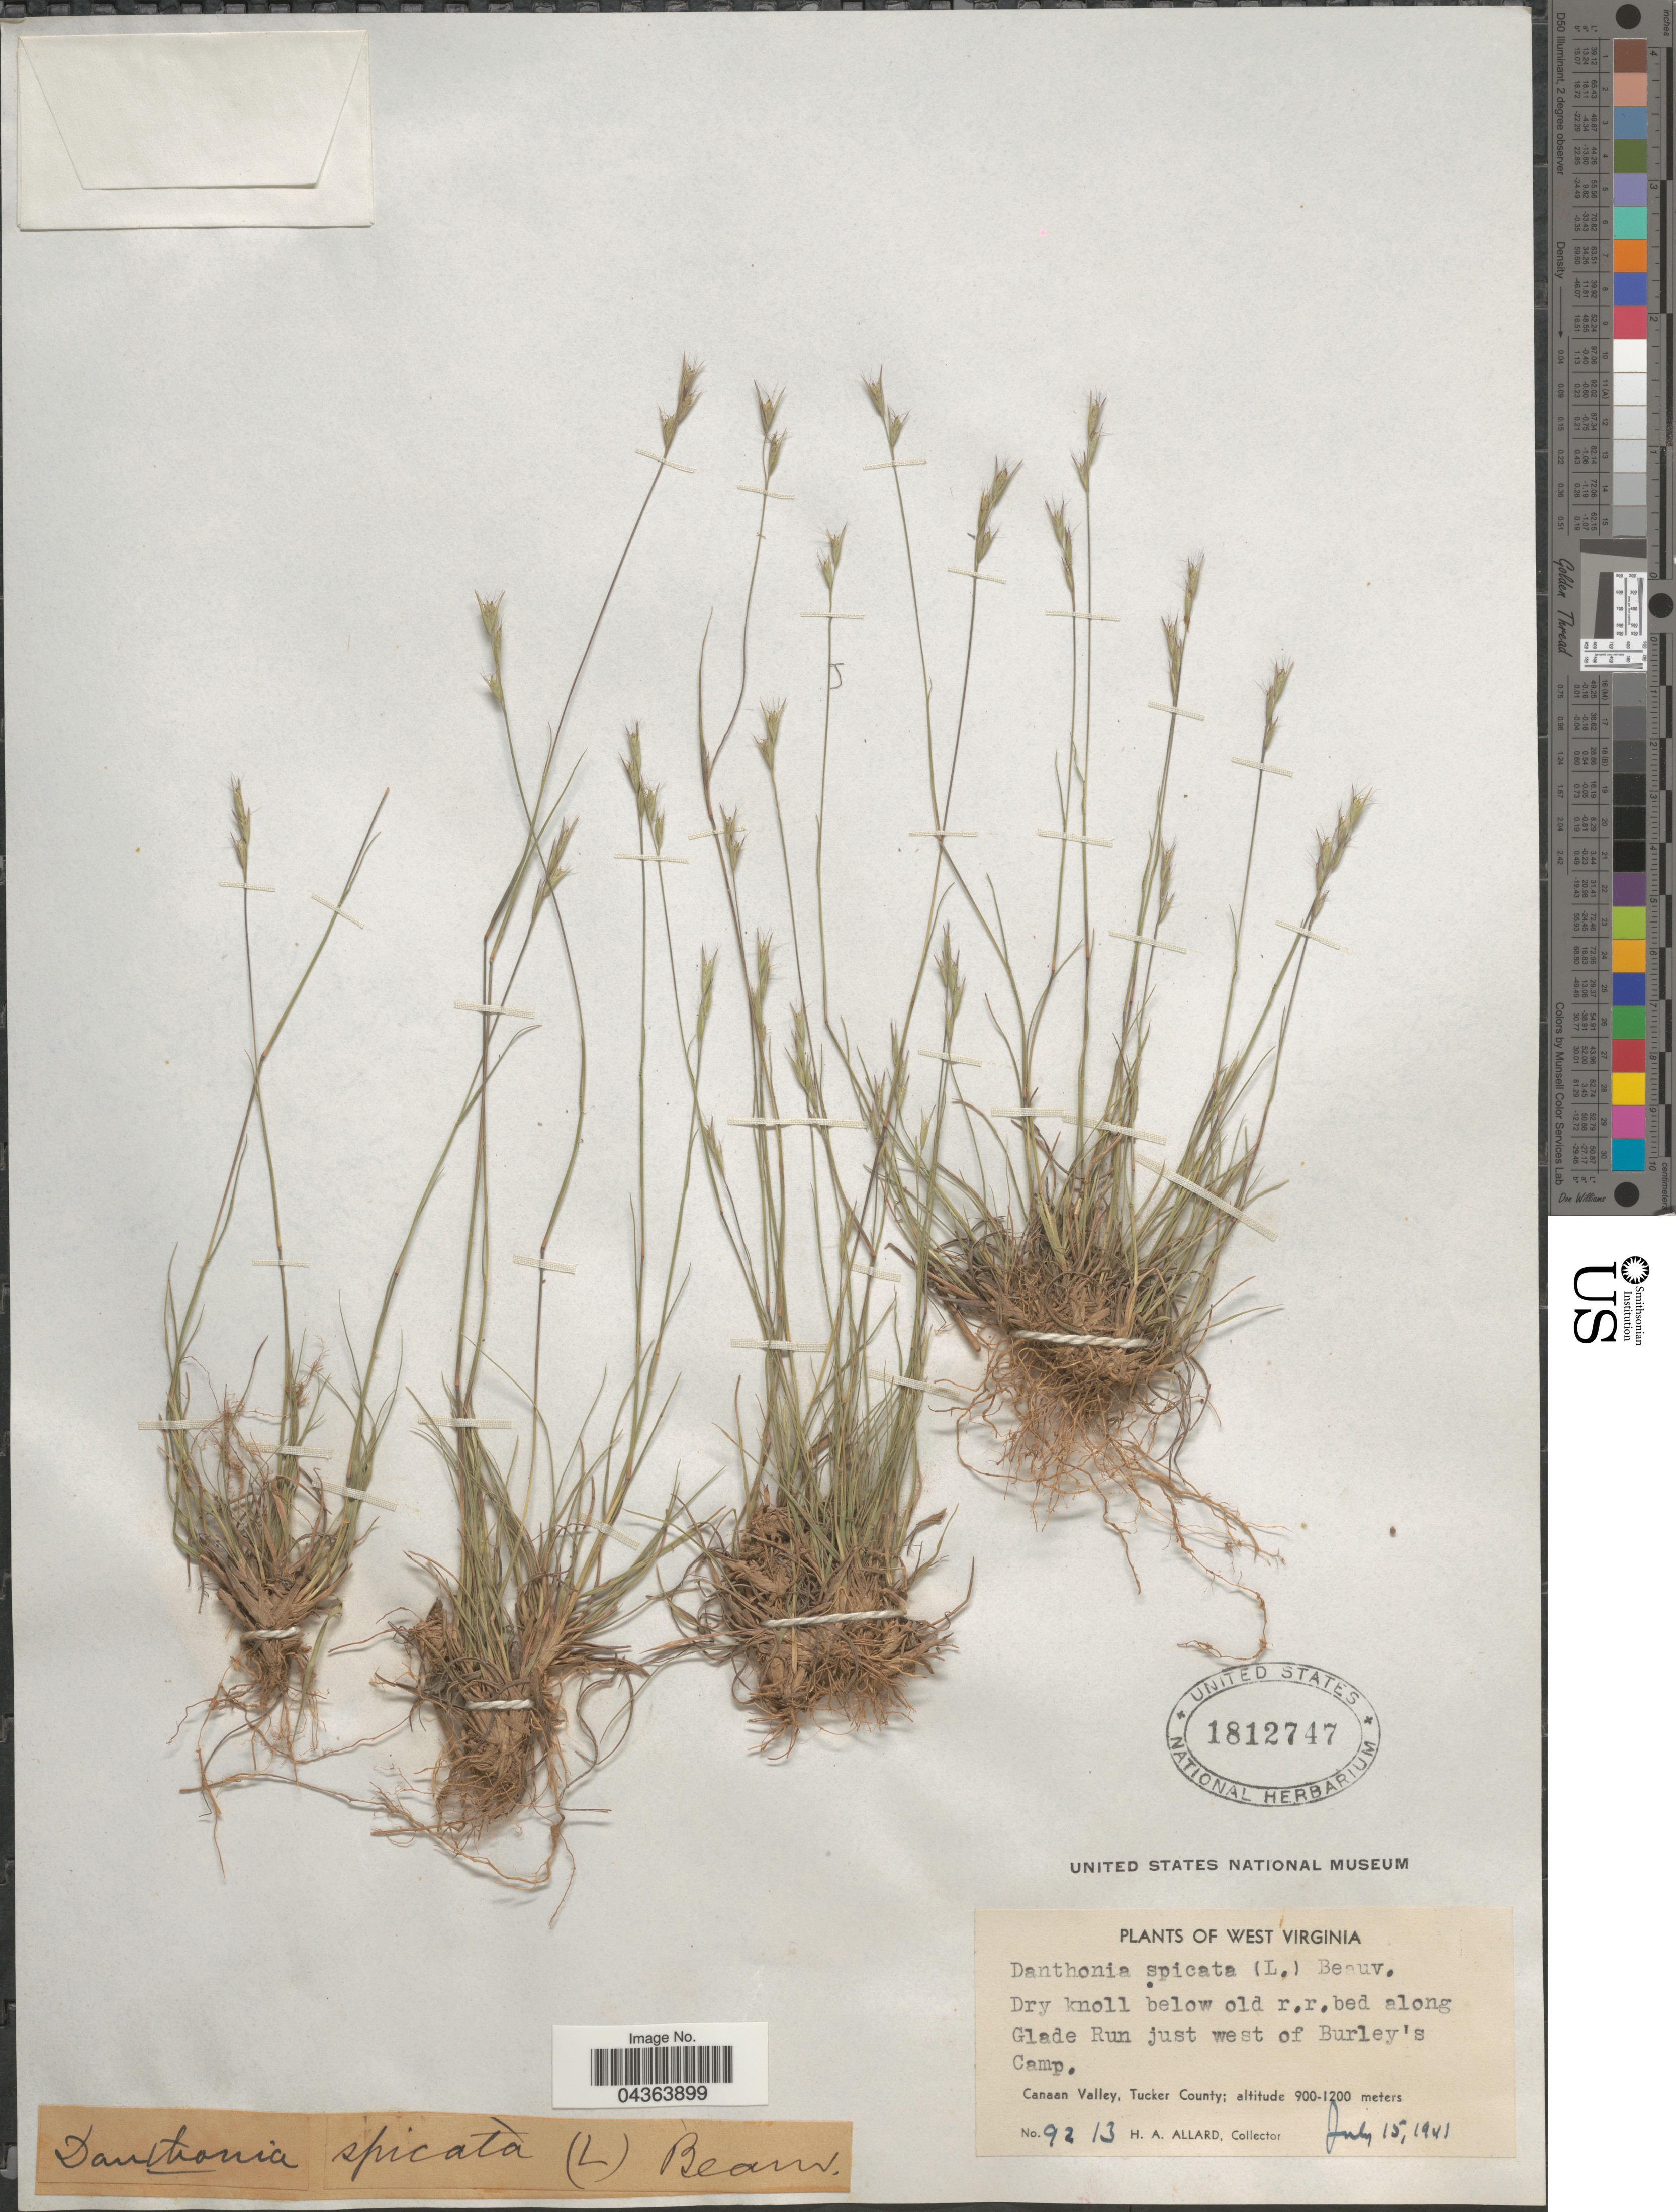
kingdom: Plantae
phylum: Tracheophyta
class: Liliopsida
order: Poales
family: Poaceae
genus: Danthonia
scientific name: Danthonia spicata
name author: (L.) P. Beauv. ex Roem. & Schult.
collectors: H. A. Allard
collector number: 9213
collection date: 1941-07-15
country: United States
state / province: West Virginia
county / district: Tucker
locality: Dry knoll below old r.r. bed along Glade Run just west of Burley's Camp. Canaan Valley, Tucker County.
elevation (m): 900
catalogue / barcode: US 1812747